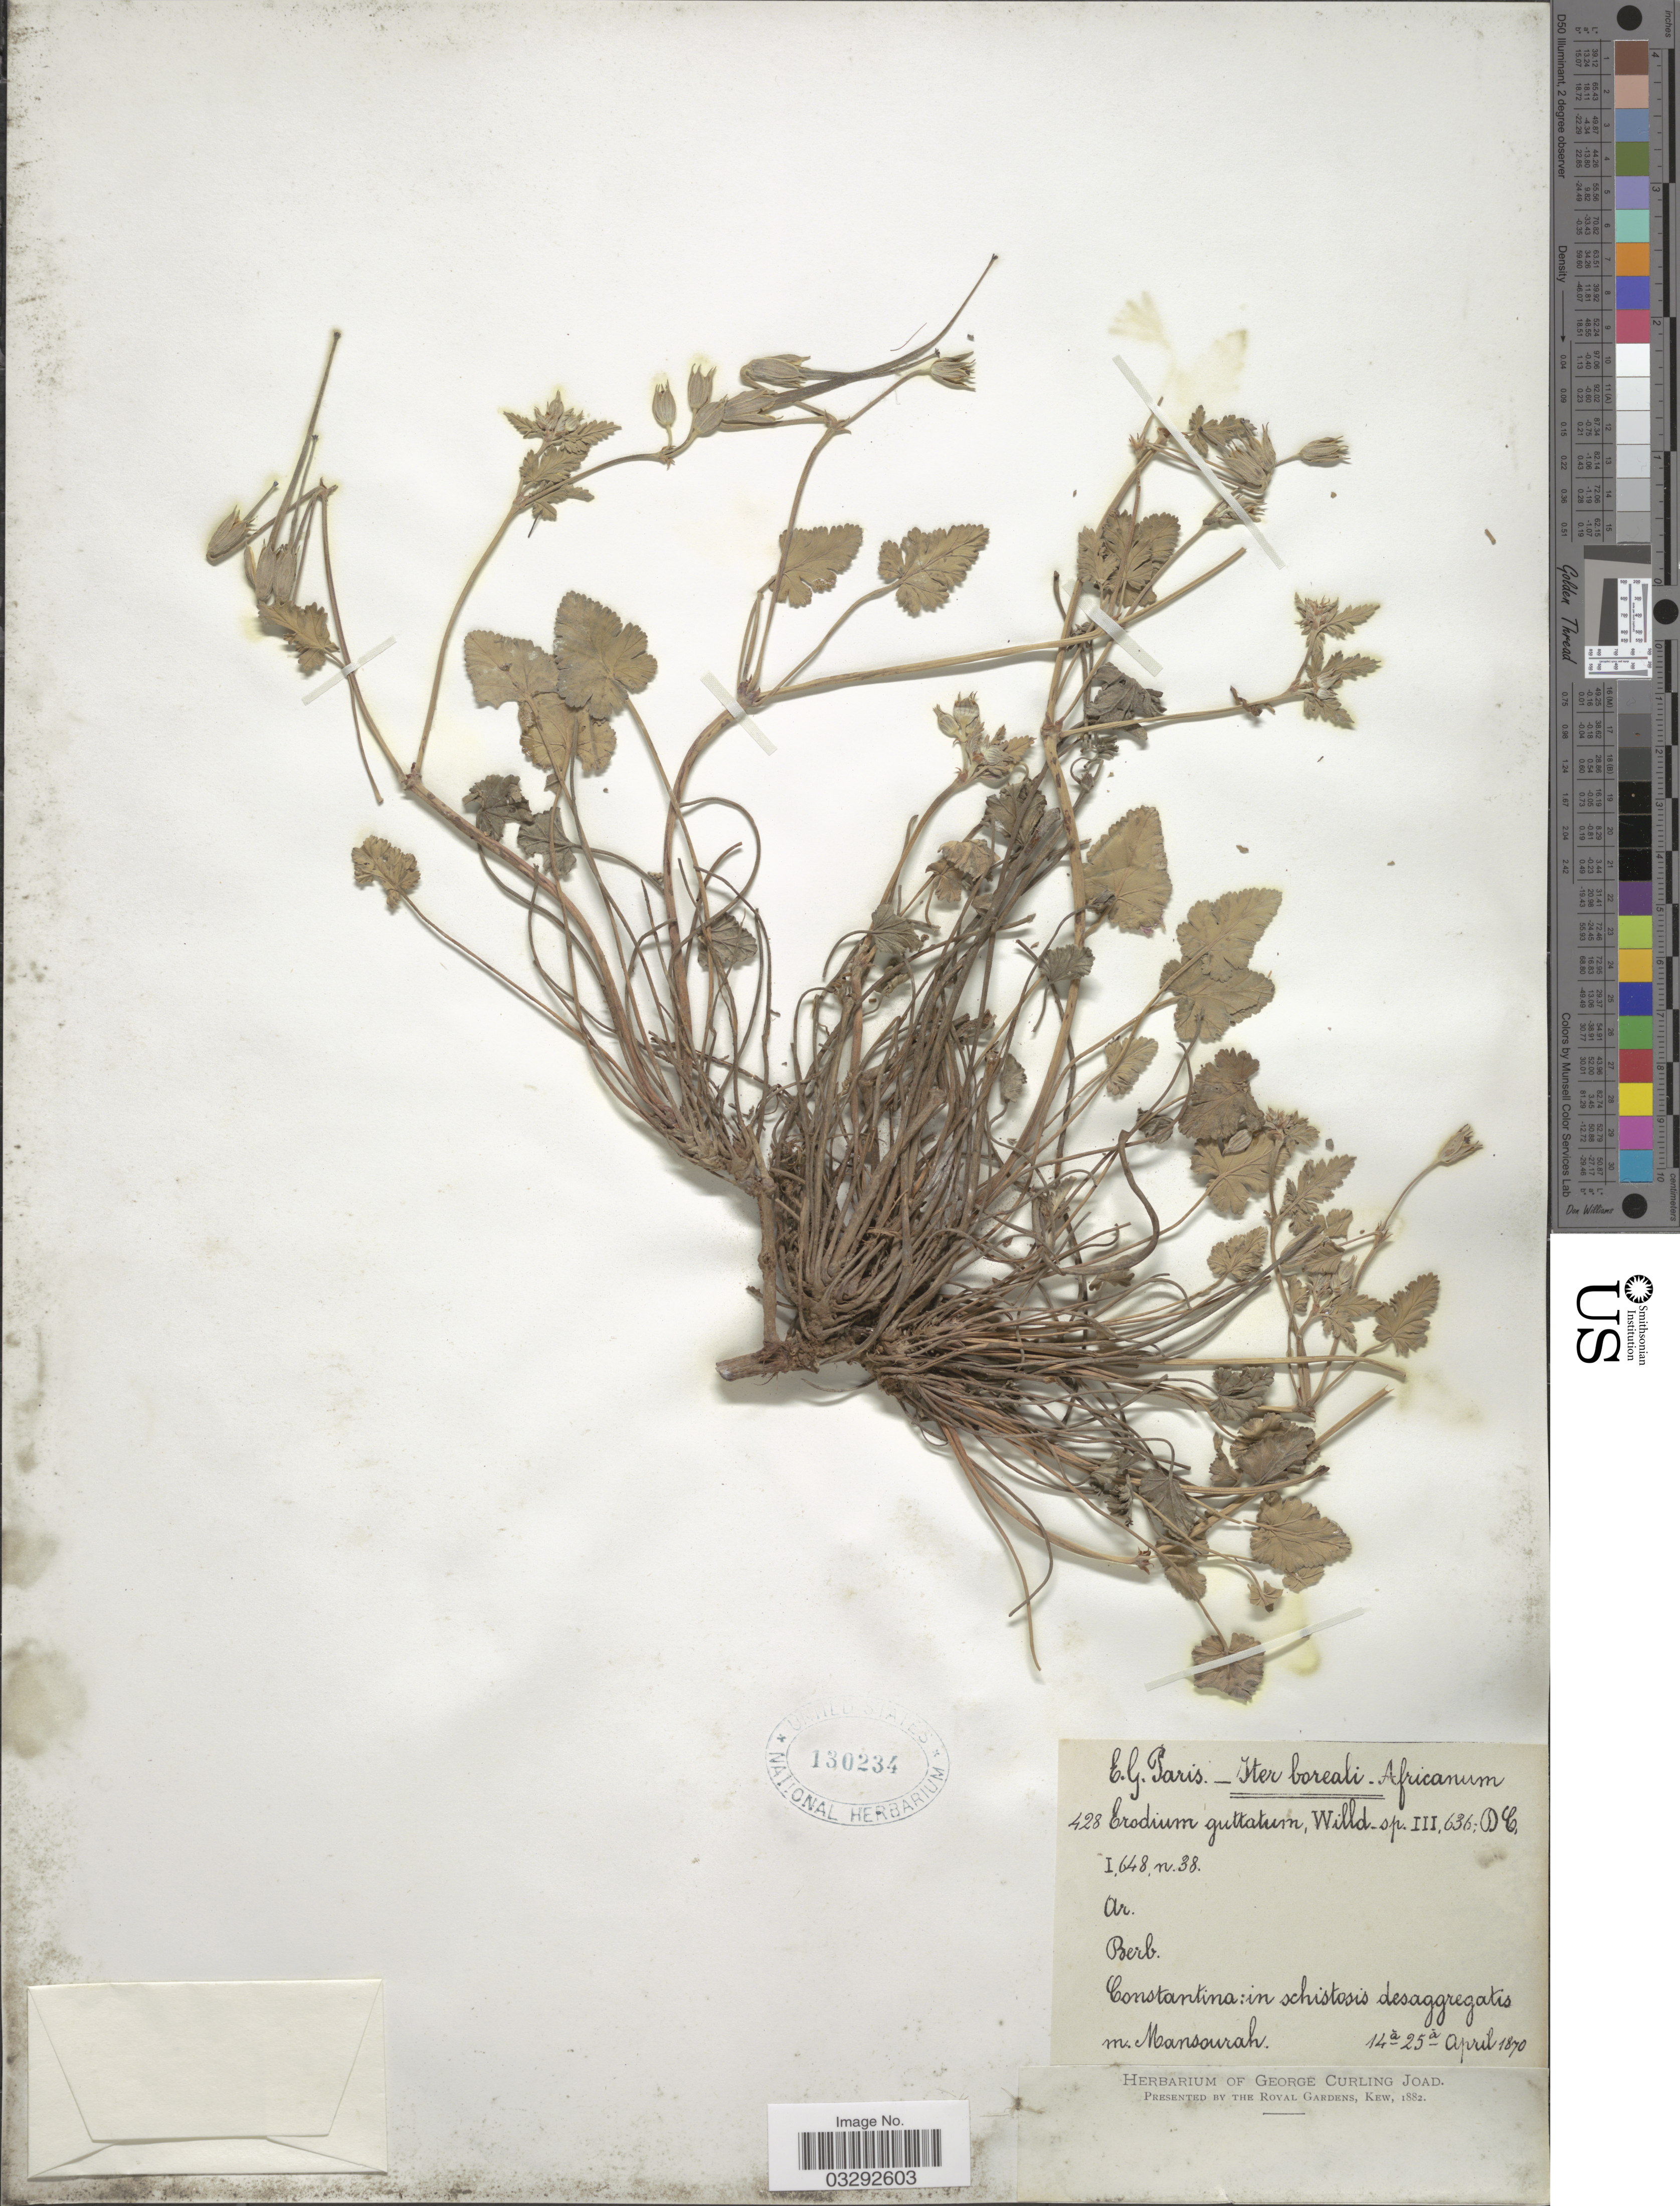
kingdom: Plantae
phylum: Tracheophyta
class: Magnoliopsida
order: Geraniales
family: Geraniaceae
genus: Erodium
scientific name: Erodium guttatum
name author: Willd.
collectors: Paris, E.G.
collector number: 428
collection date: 1870-04-14/1870-04-25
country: Algeria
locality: Iter boreali-Africanum. Constantina: in schistosis desaggregatis m. Mansourah.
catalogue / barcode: US 130234